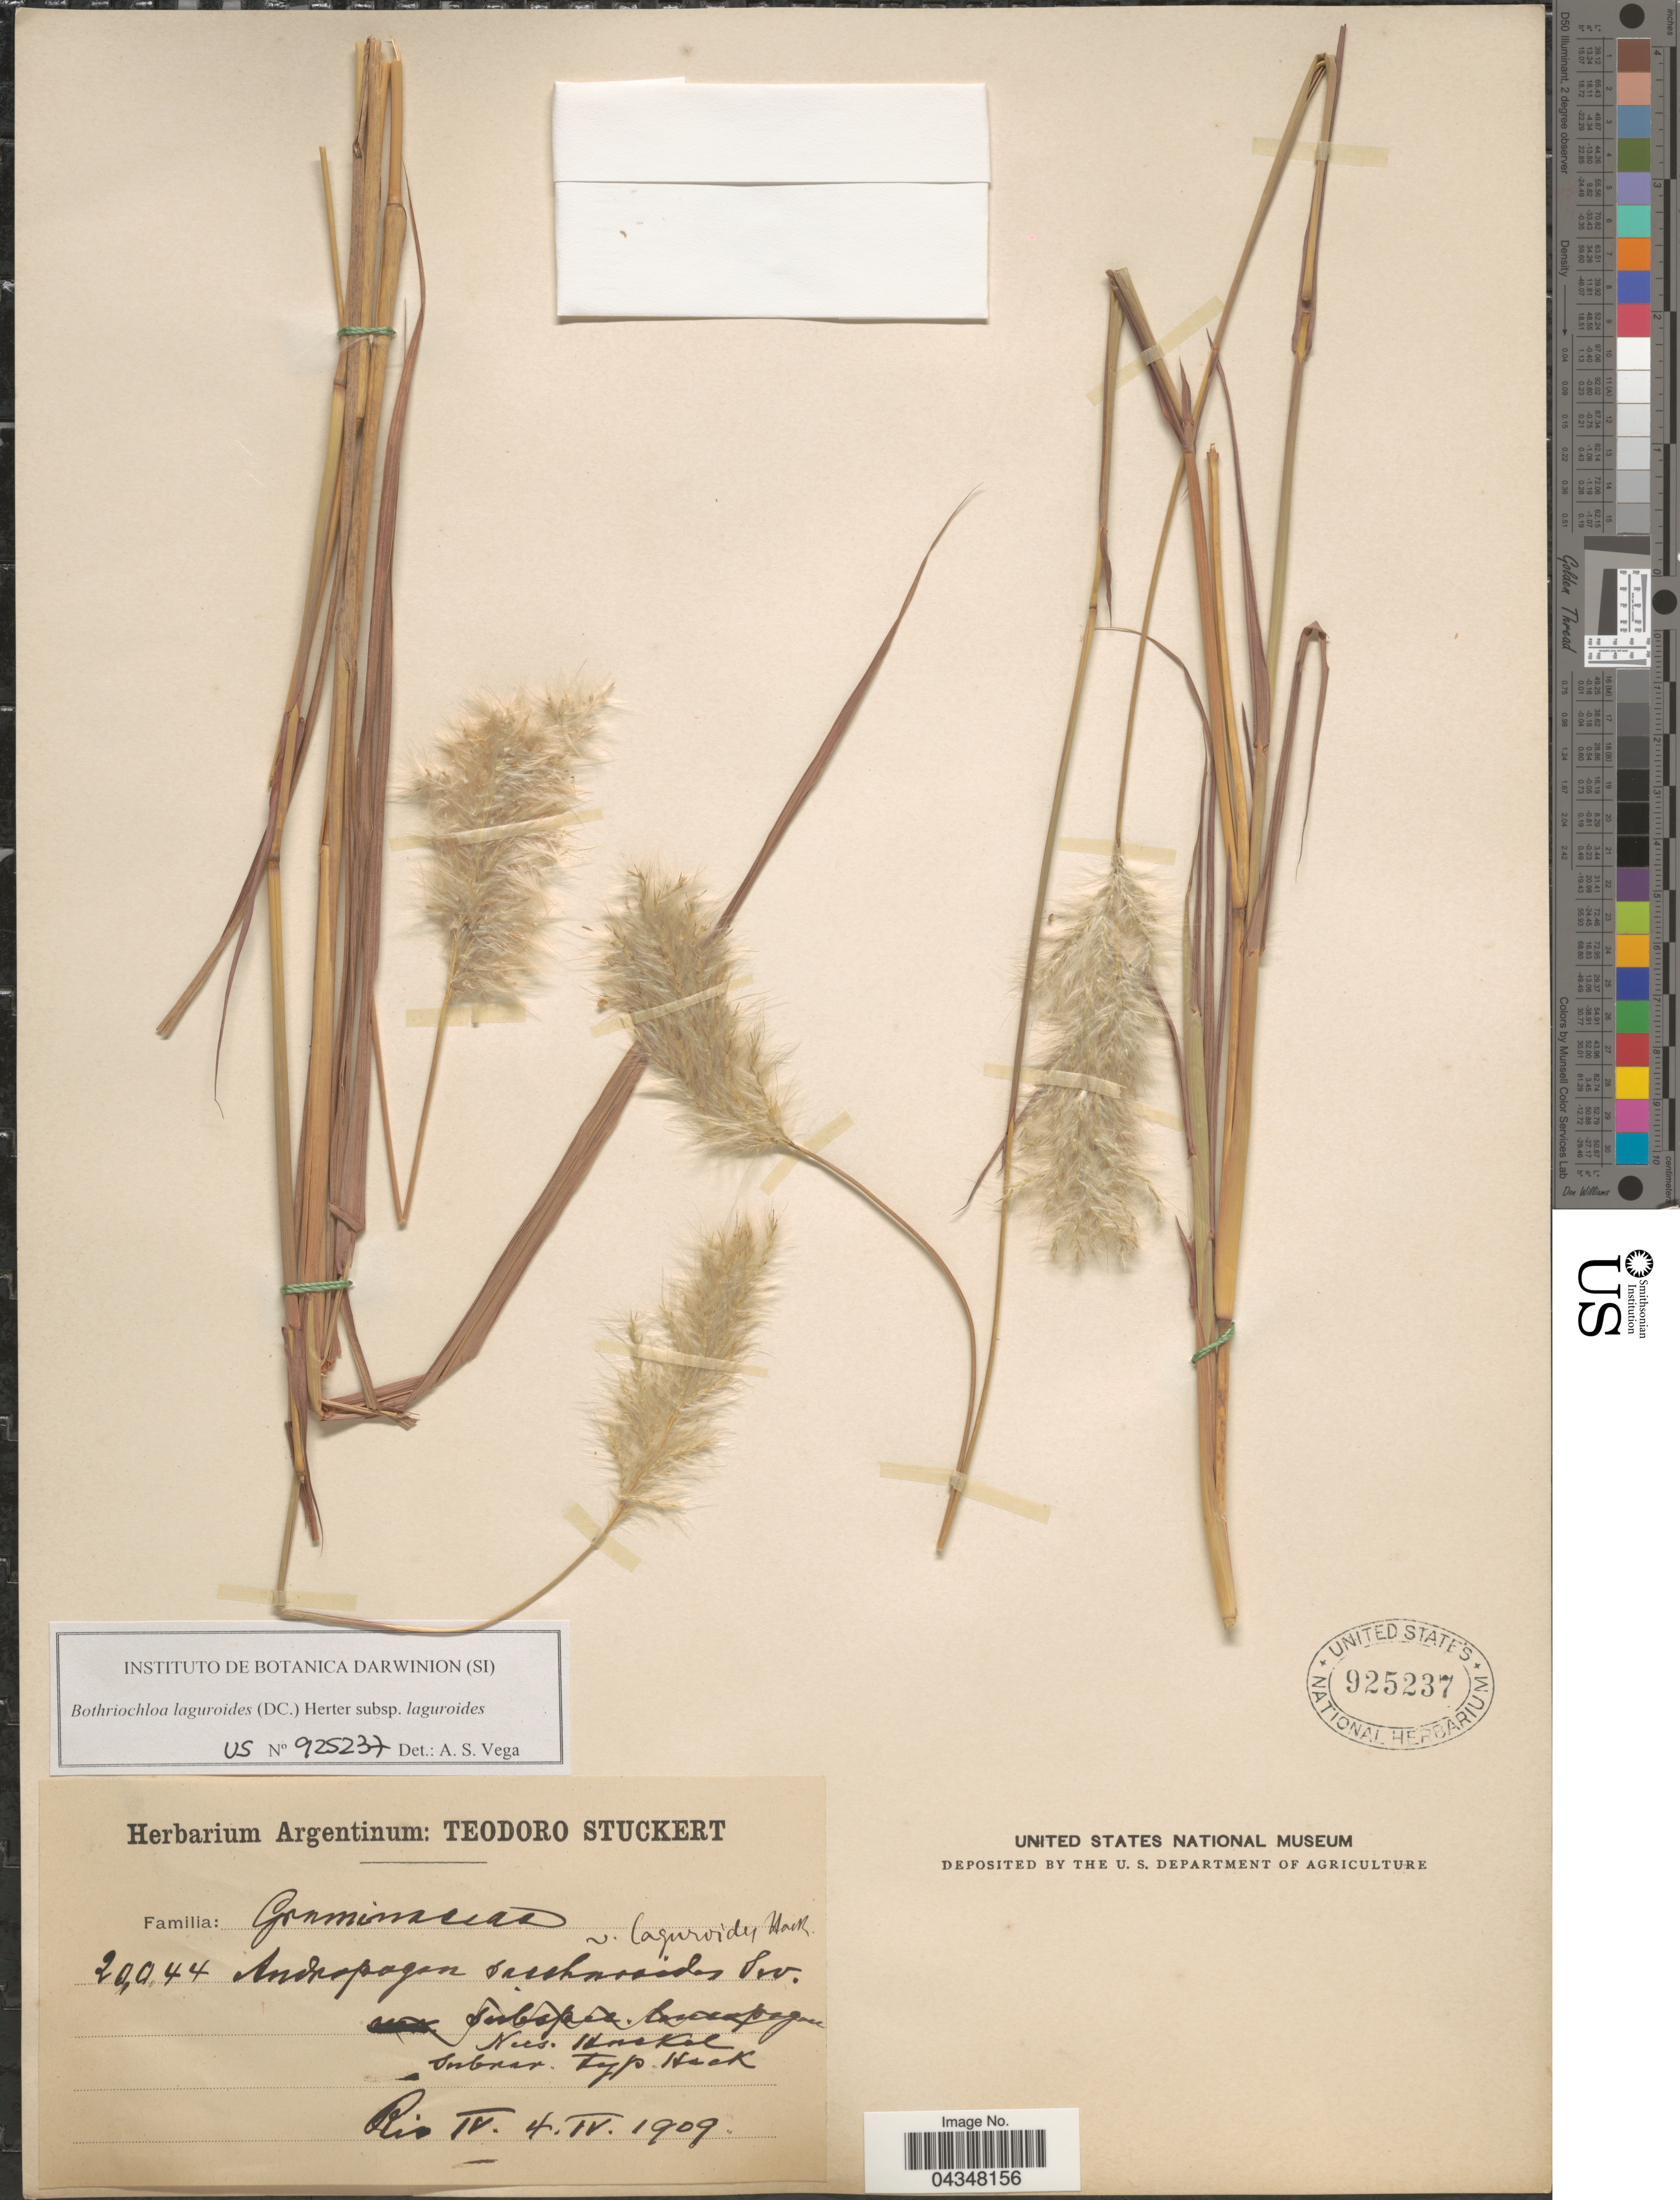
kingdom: Plantae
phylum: Tracheophyta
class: Liliopsida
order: Poales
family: Poaceae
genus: Bothriochloa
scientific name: Bothriochloa laguroides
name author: (DC.) Herter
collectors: T. Stuckert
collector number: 20044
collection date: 1909-04-04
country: Argentina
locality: Rio IV.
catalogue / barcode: US 925237